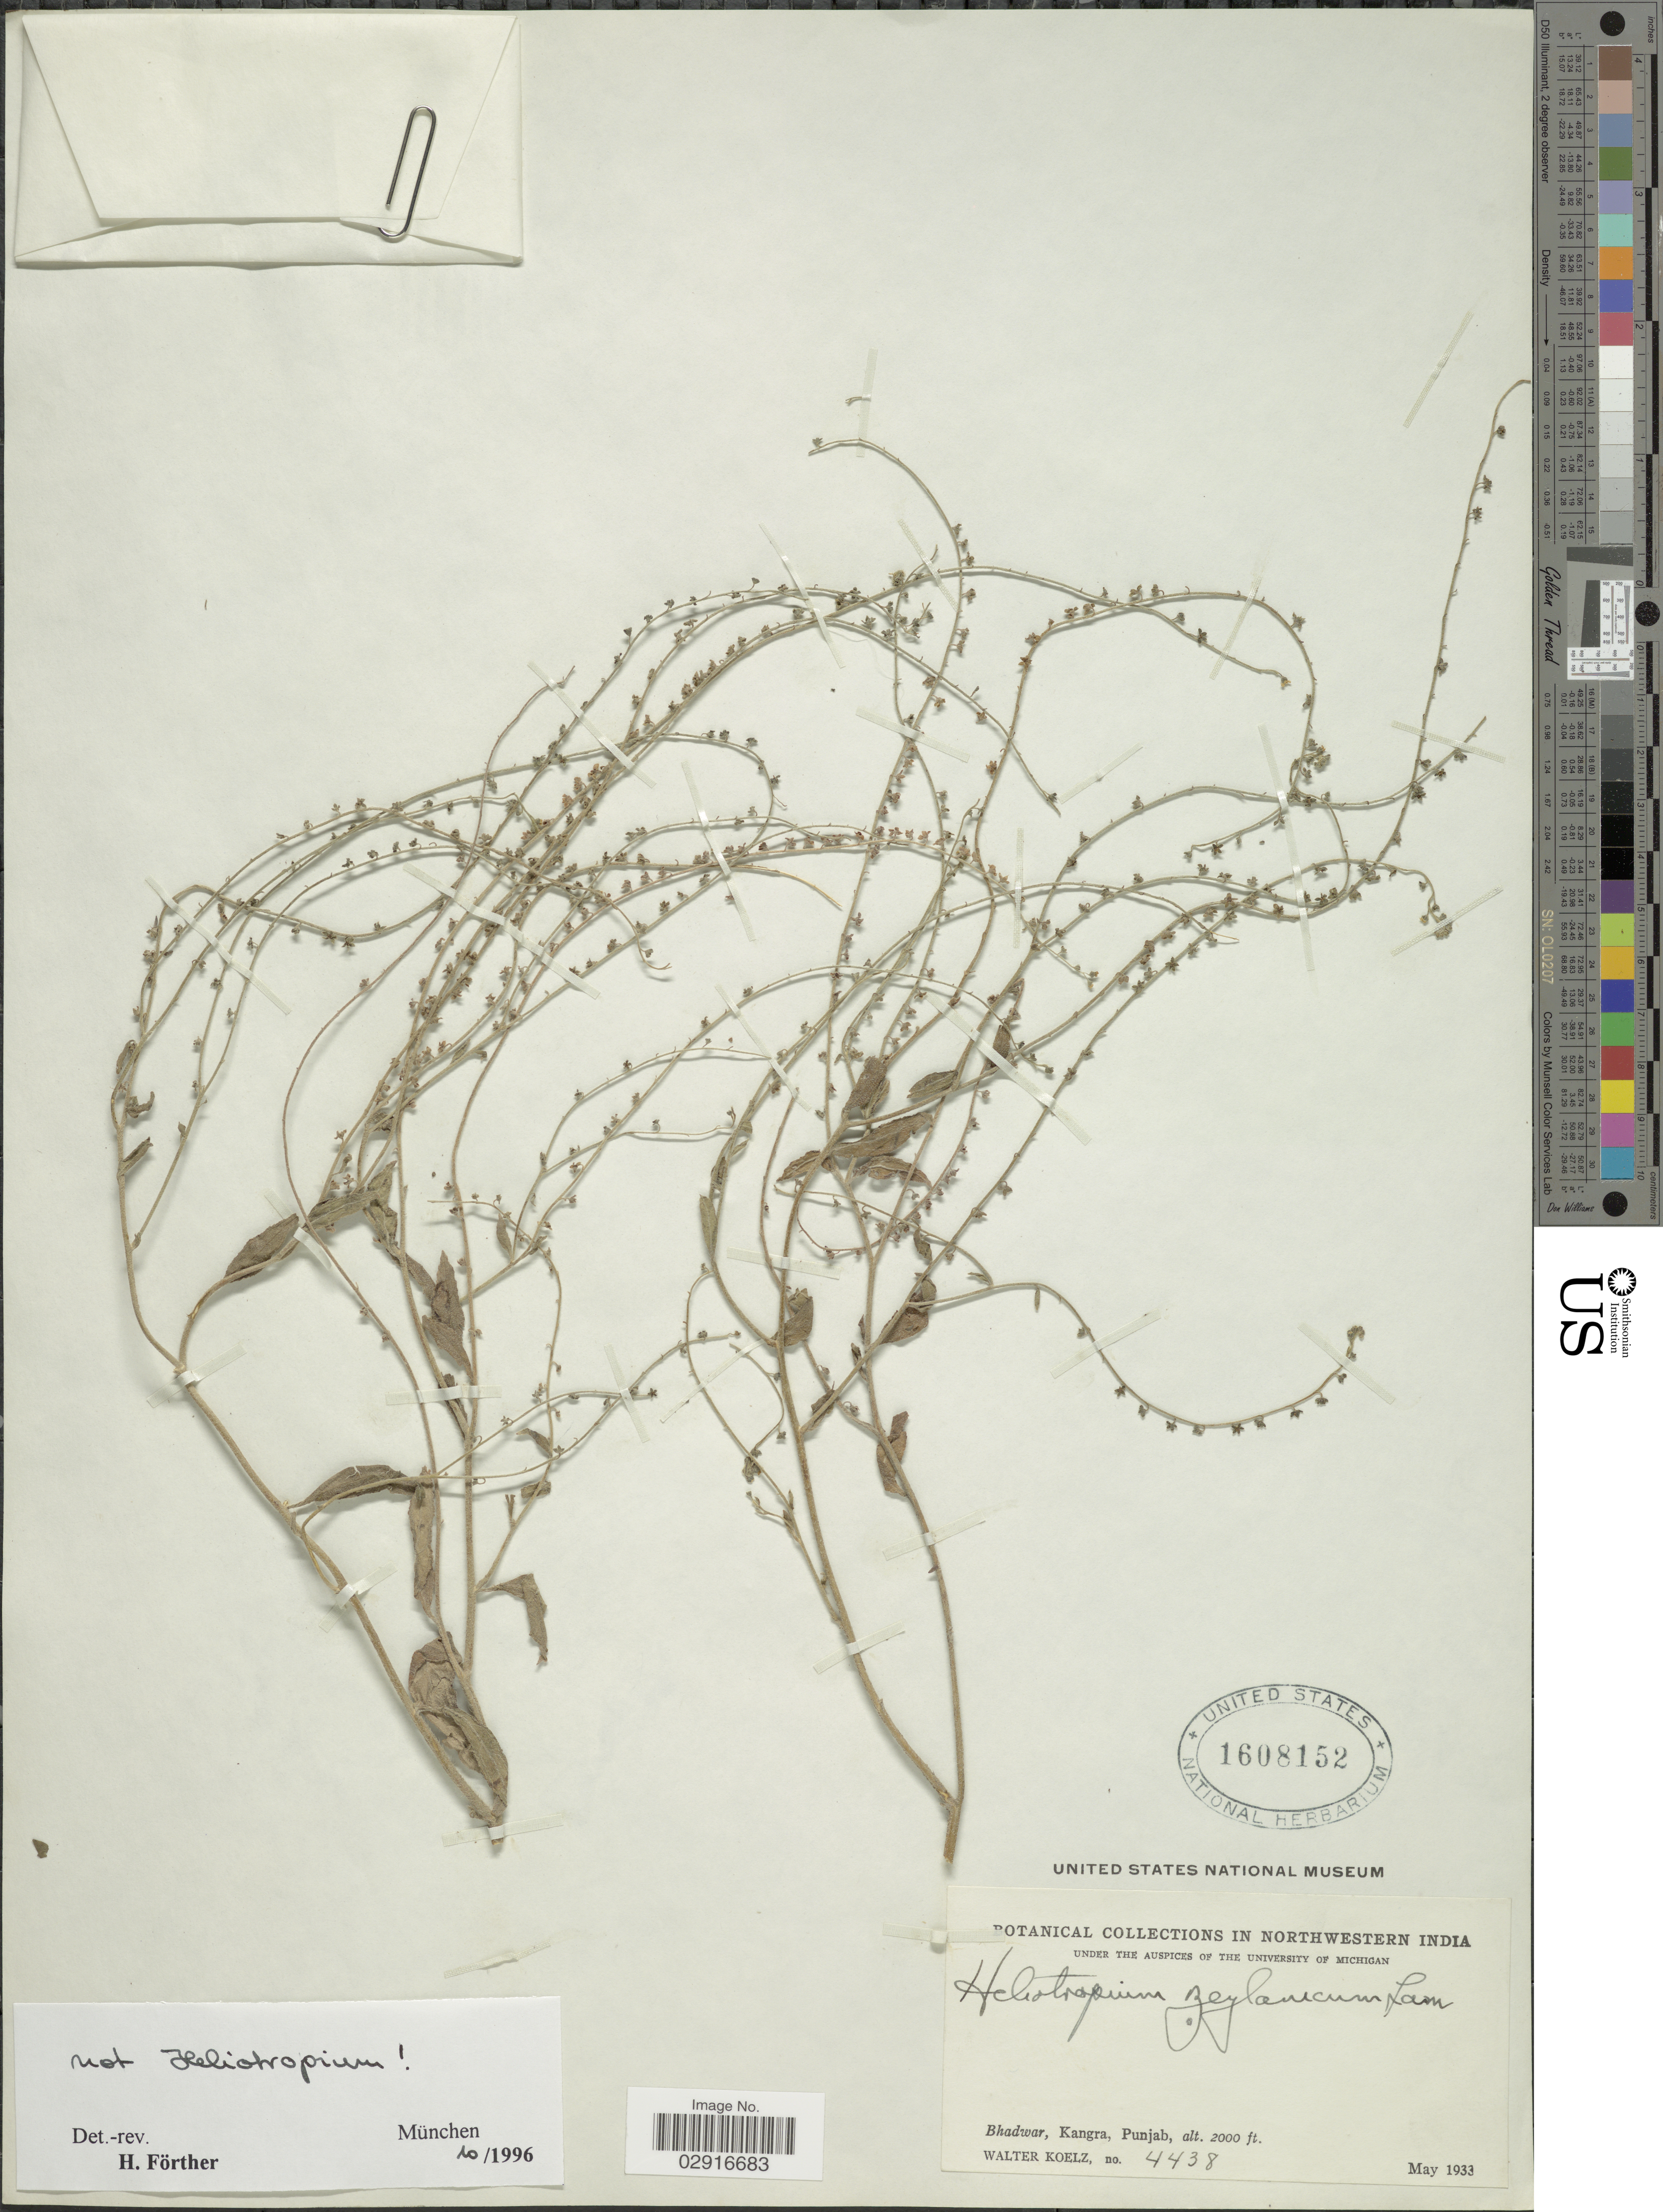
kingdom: Plantae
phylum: Tracheophyta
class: Magnoliopsida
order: Boraginales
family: Boraginaceae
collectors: W. N. Koelz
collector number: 4438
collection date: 1933-05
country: India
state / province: Punjab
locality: Northwestern India. Bhadwar, Kangra.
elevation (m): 610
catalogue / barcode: US 1608152